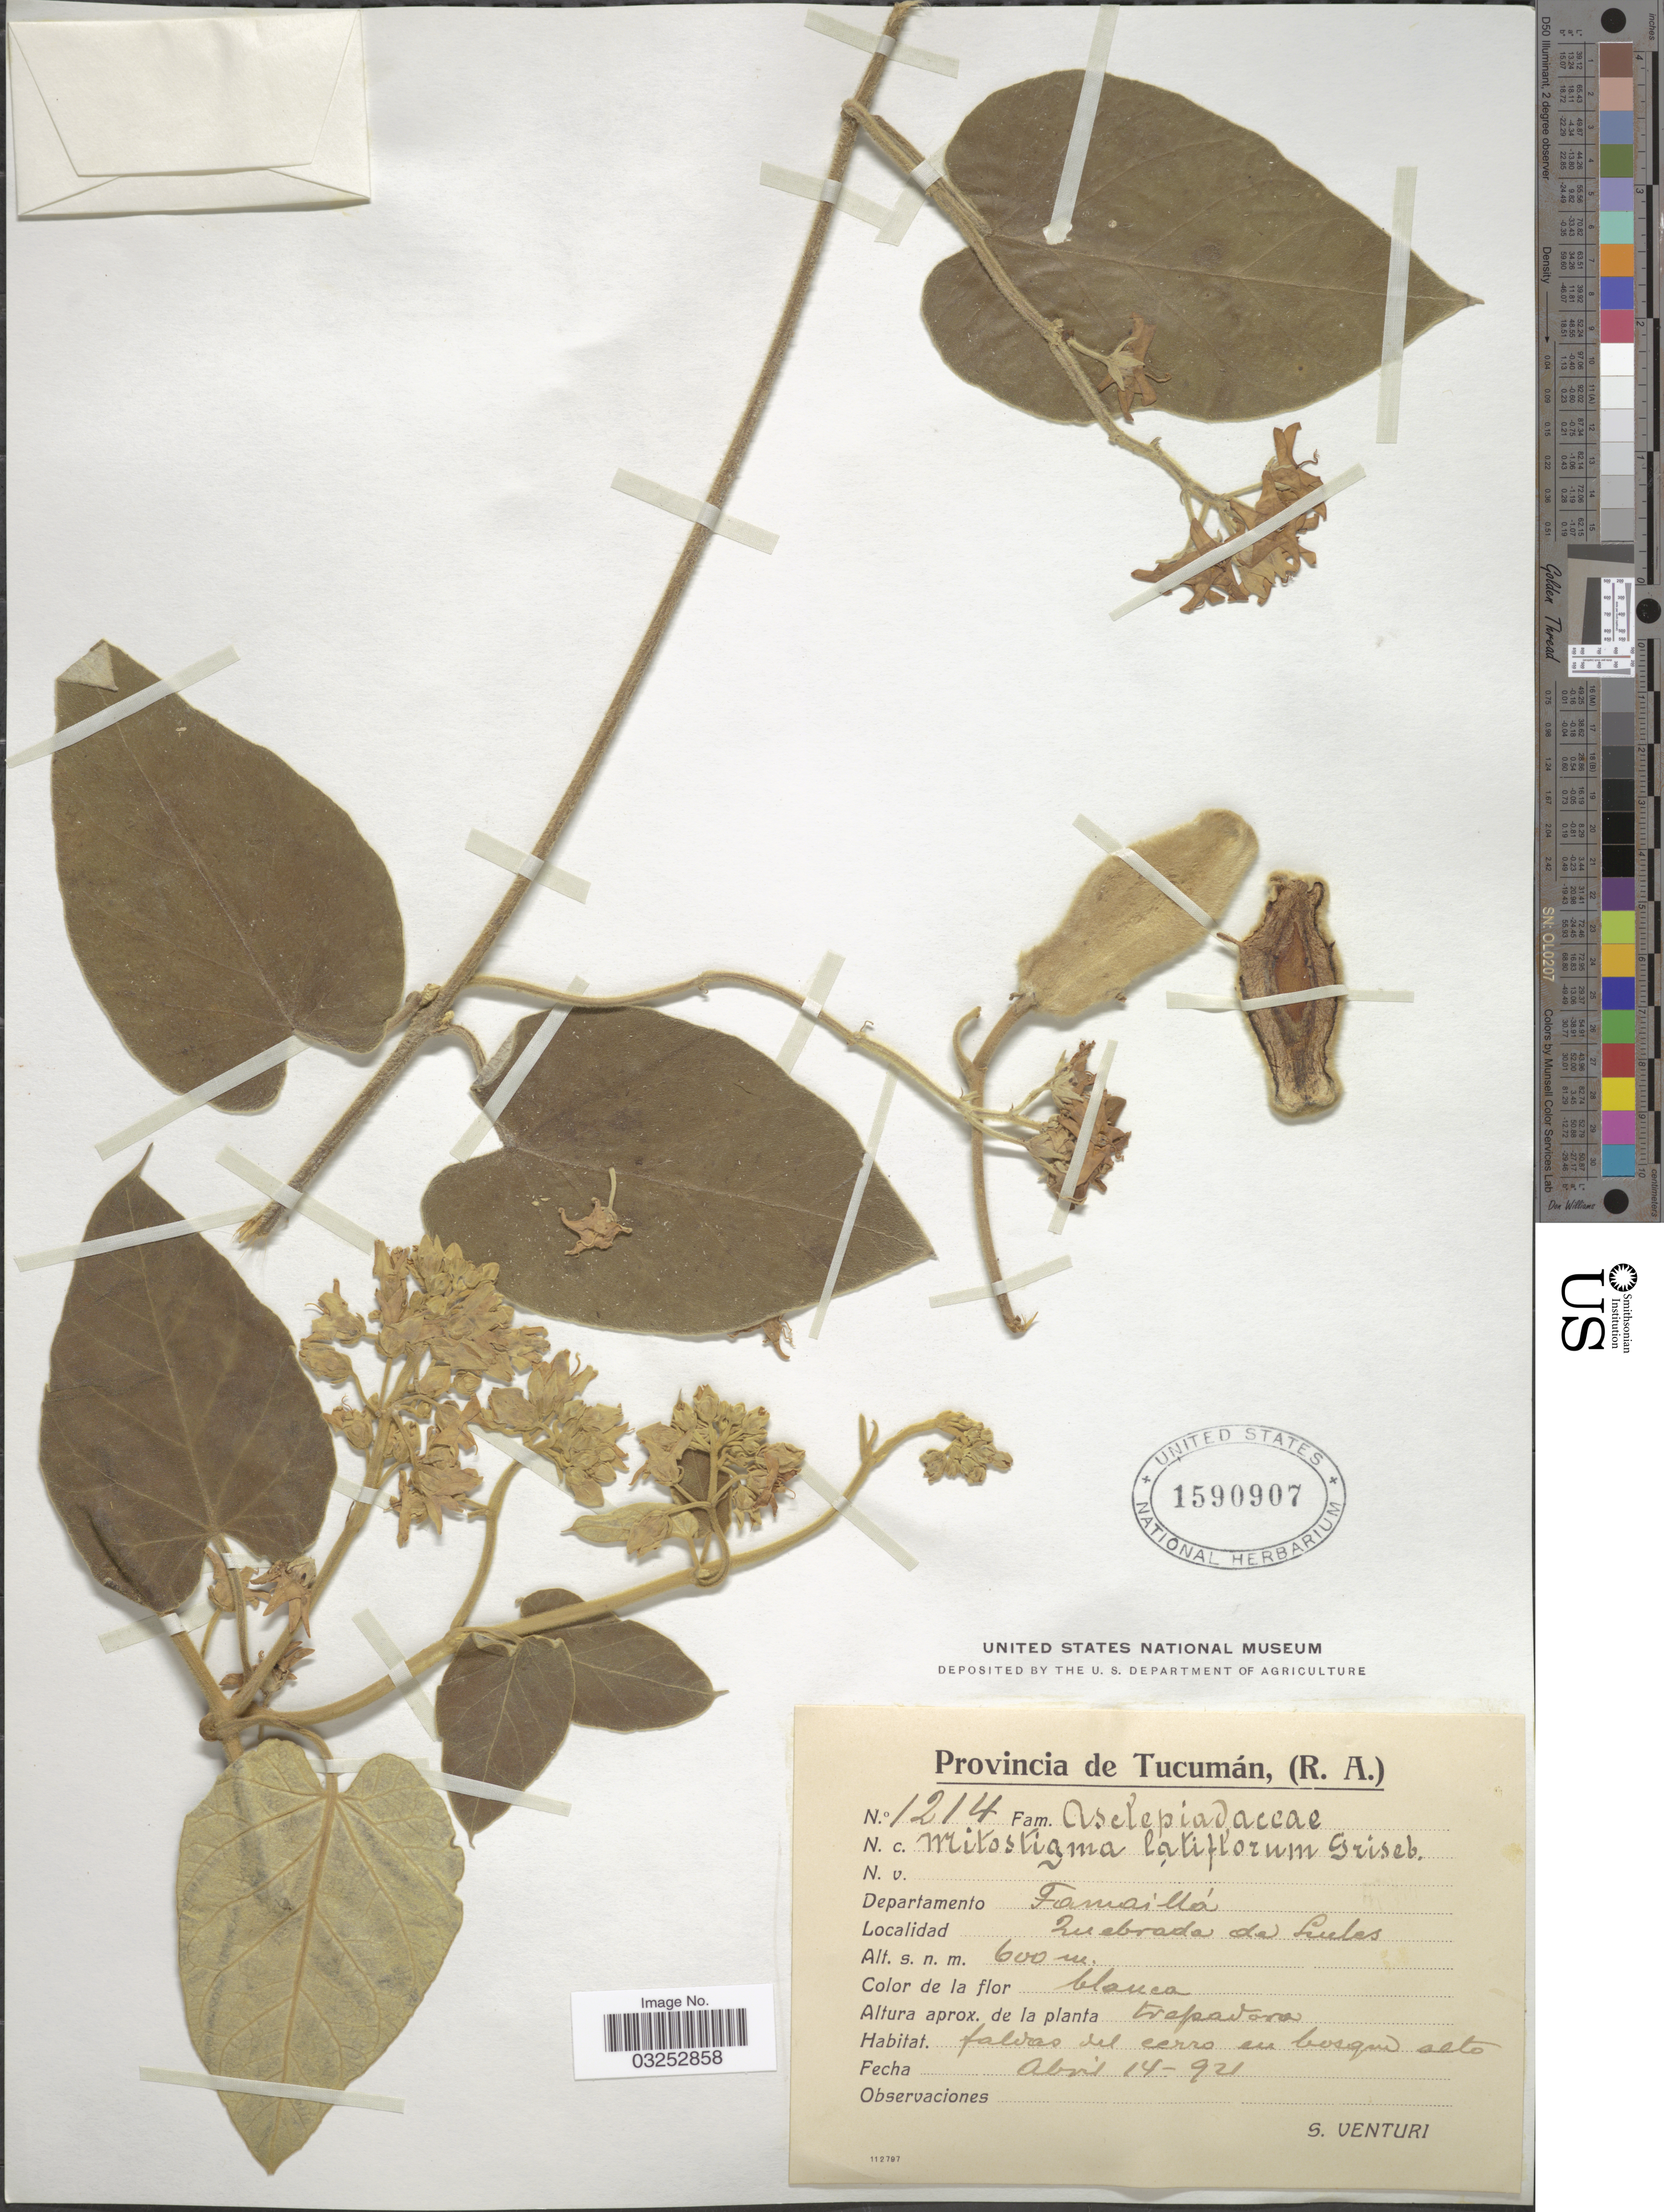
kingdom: Plantae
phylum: Tracheophyta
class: Magnoliopsida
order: Gentianales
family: Apocynaceae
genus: Mitostigma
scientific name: Mitostigma latiflorum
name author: Griseb.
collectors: S. Venturi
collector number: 1214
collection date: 1921-04-14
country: Argentina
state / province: Tucuman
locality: Provincia de Tucumán, (R.A.) Departamento Famaillá, Quebrada de Lules.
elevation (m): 600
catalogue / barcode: US 1590907